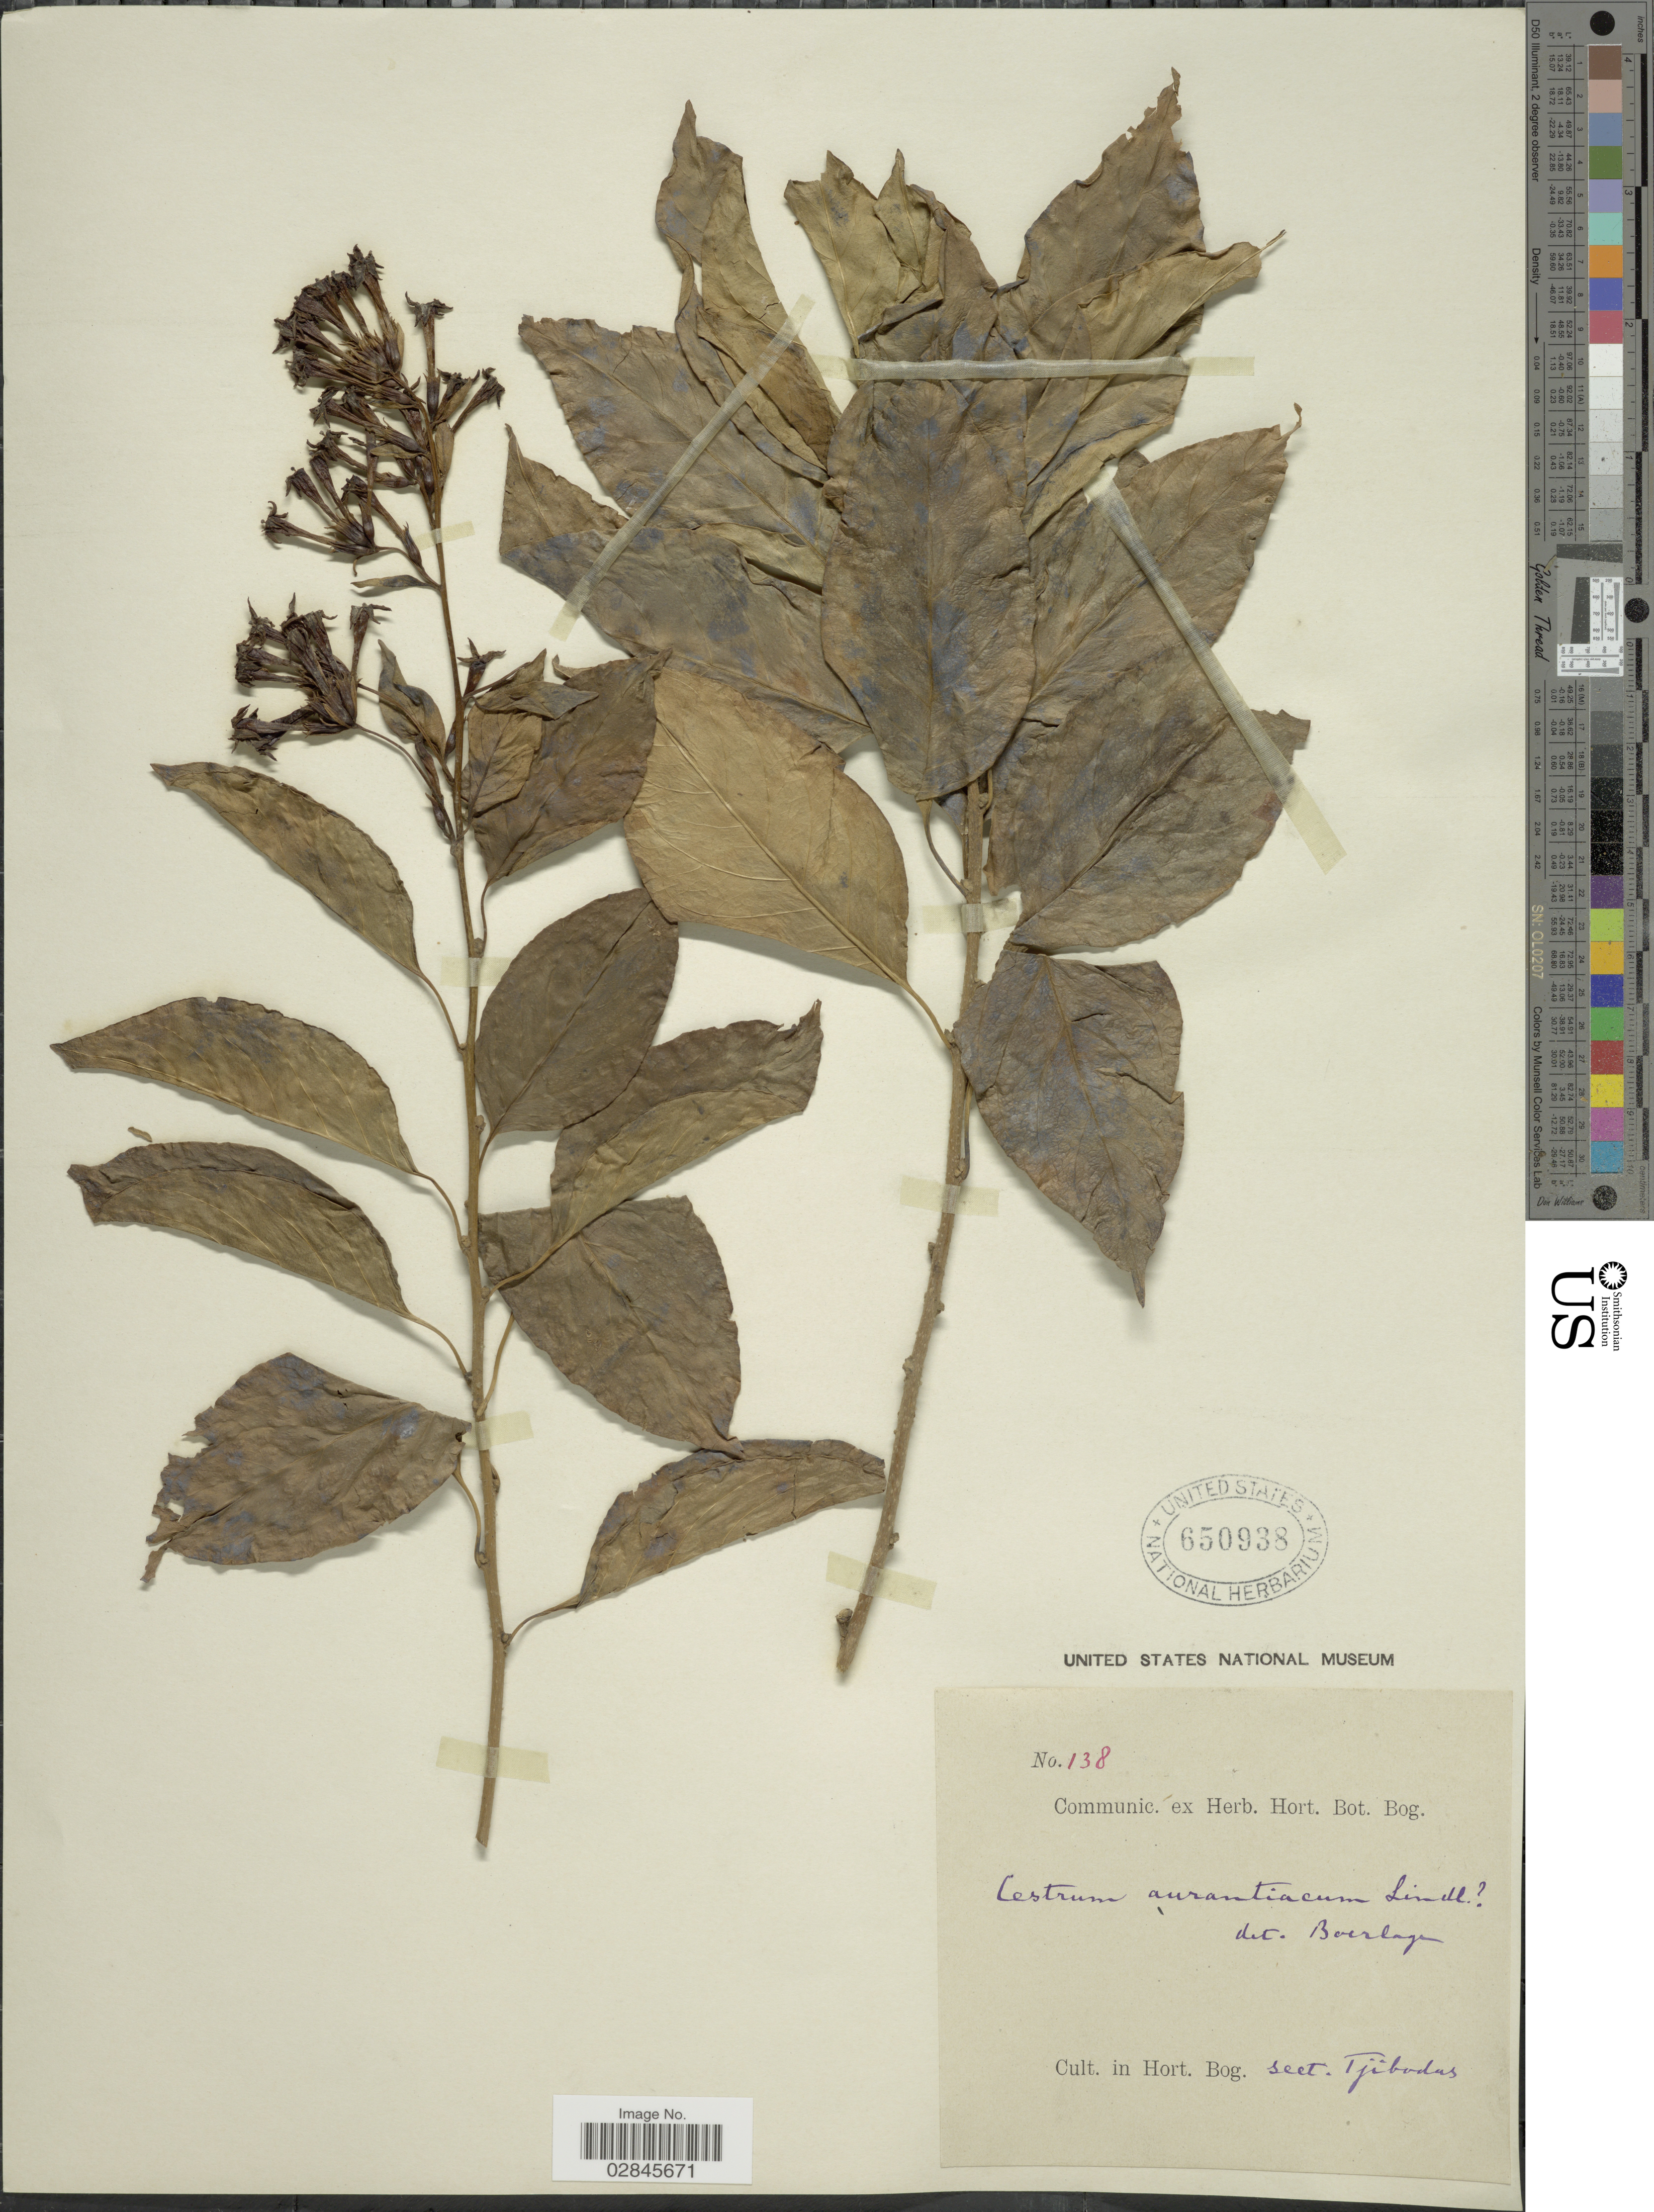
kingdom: Plantae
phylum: Tracheophyta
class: Magnoliopsida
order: Solanales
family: Solanaceae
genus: Cestrum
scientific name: Cestrum aurantiacum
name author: Lindley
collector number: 138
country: Indonesia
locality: Hort. Bog. sect. Tjibodas.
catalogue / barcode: US 650938